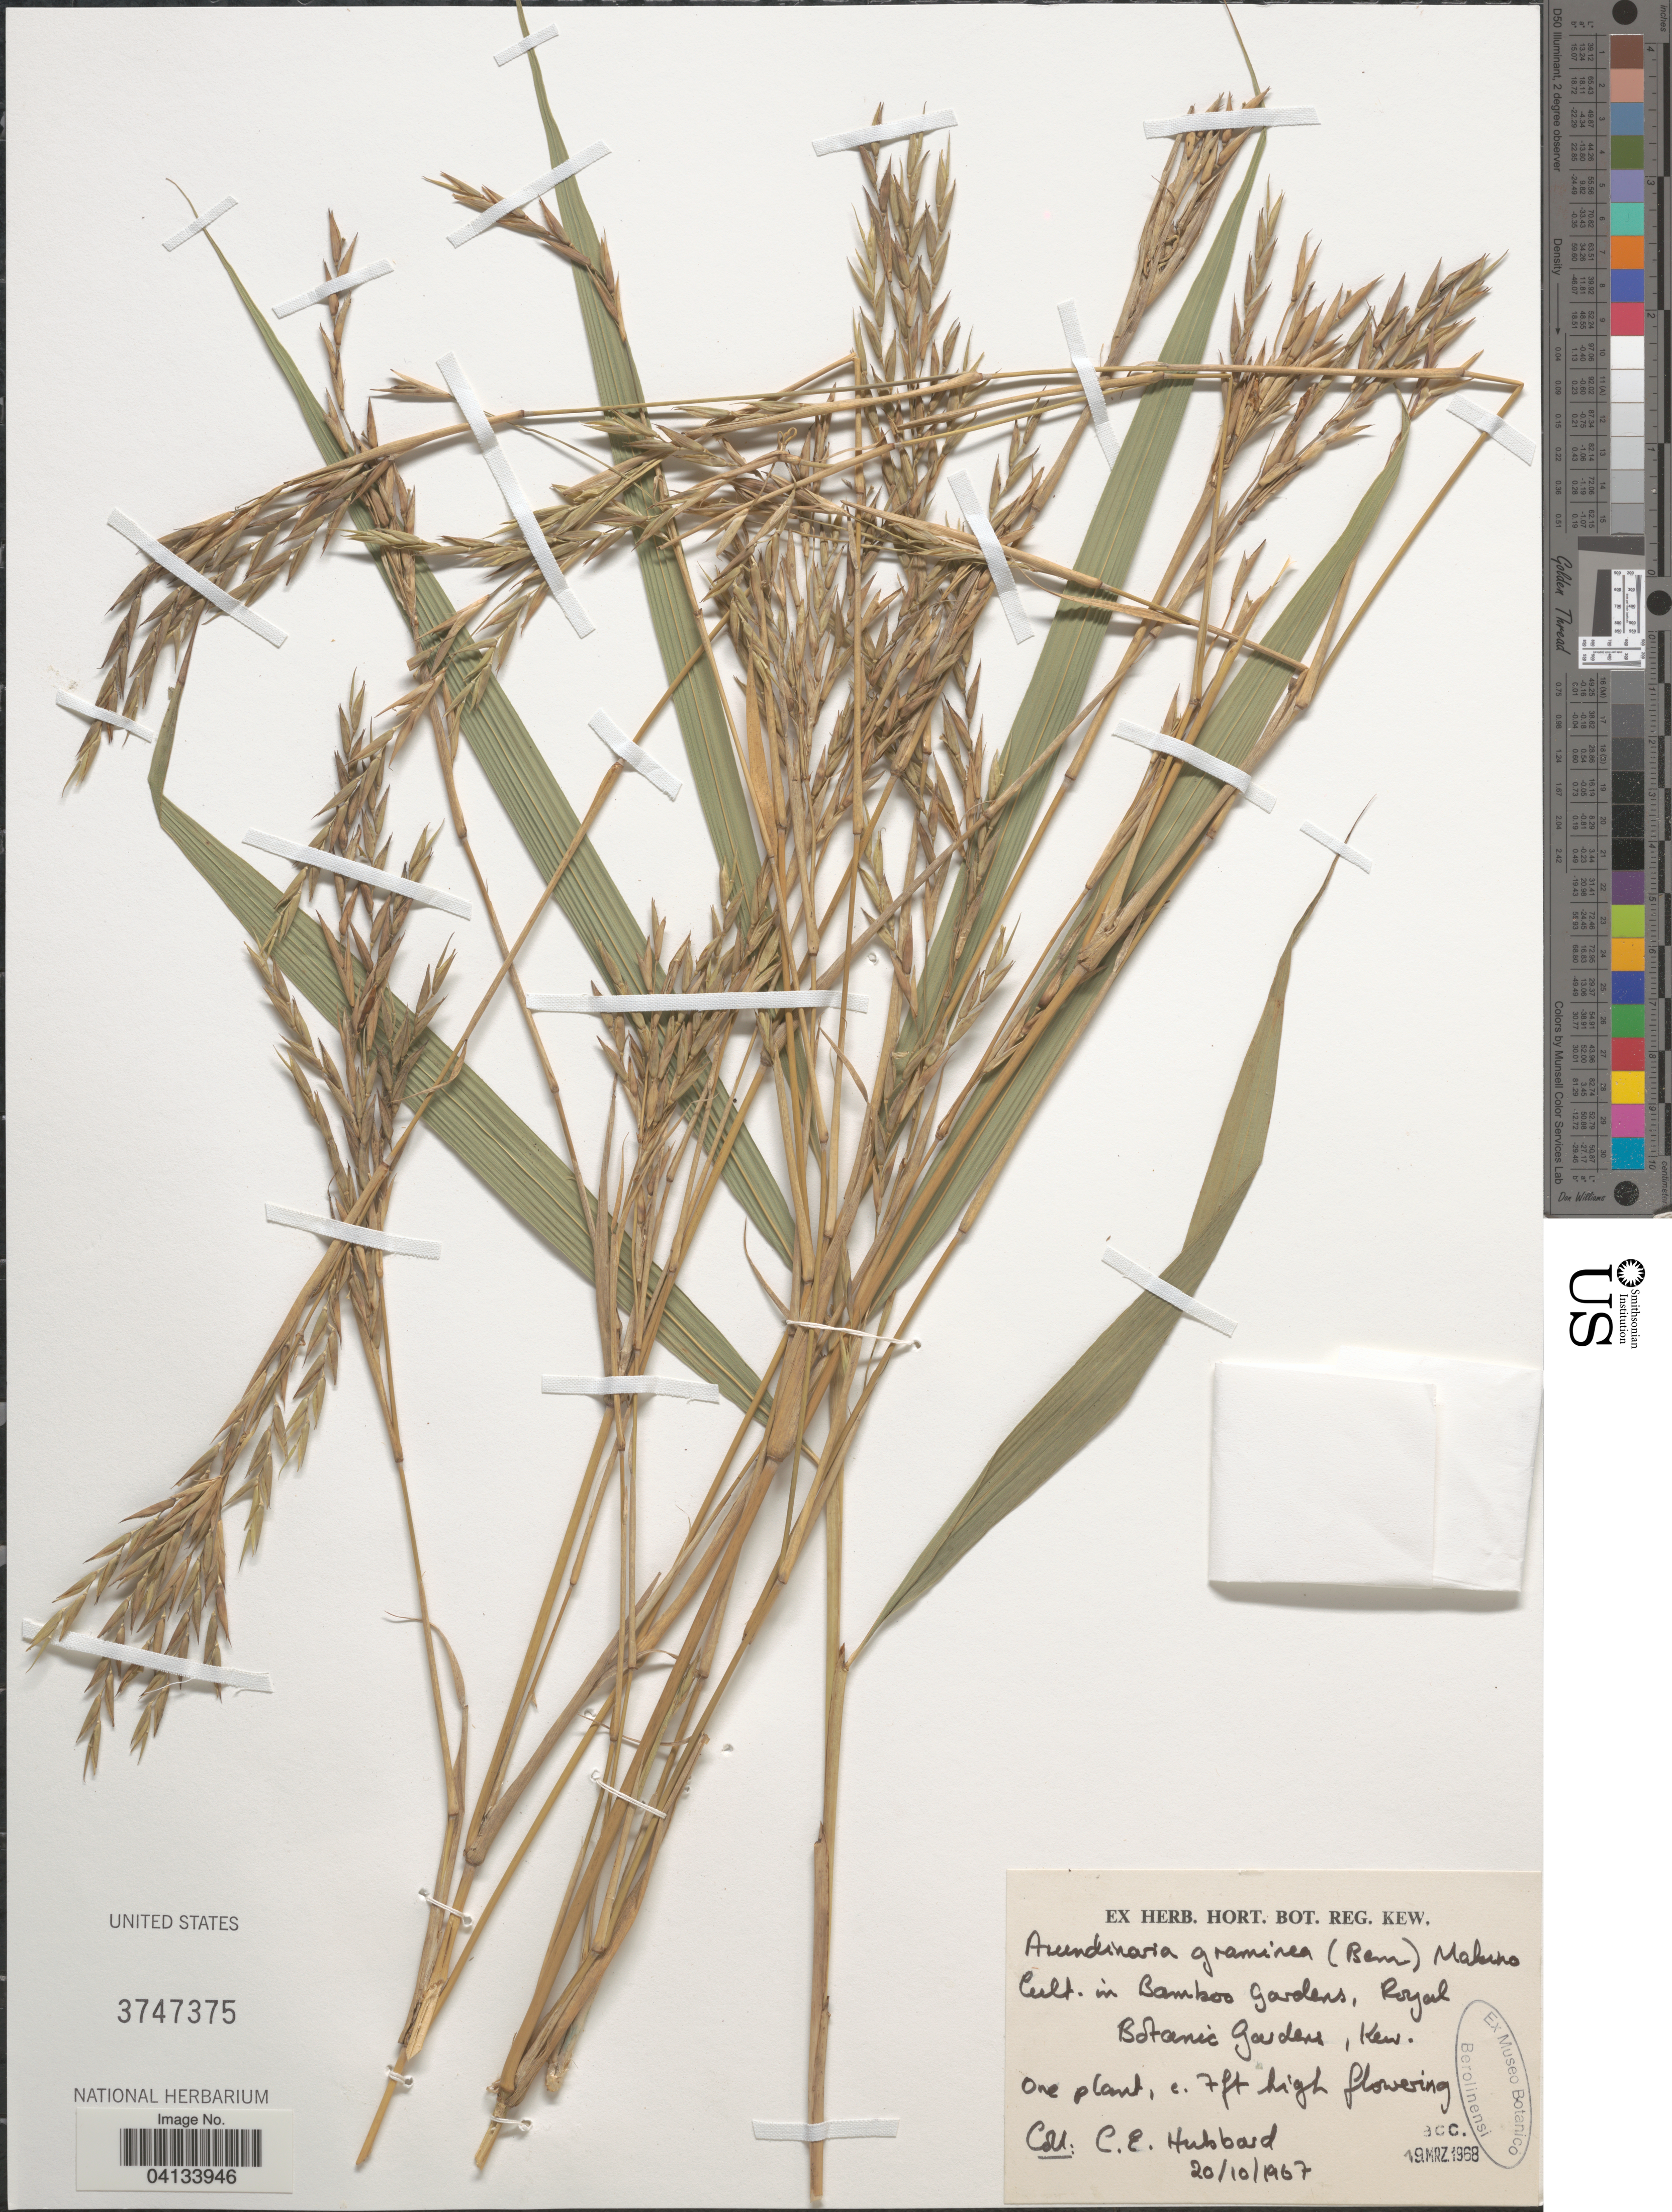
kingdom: Plantae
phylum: Tracheophyta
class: Liliopsida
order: Poales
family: Poaceae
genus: Pleioblastus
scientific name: Pleioblastus gramineus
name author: (Bean) Nakai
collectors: C. E. Hubbard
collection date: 1967-10-20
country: United Kingdom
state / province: England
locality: In Bamboo Gardens, Royal Botanic Gardens, Kew.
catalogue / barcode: US 3747375